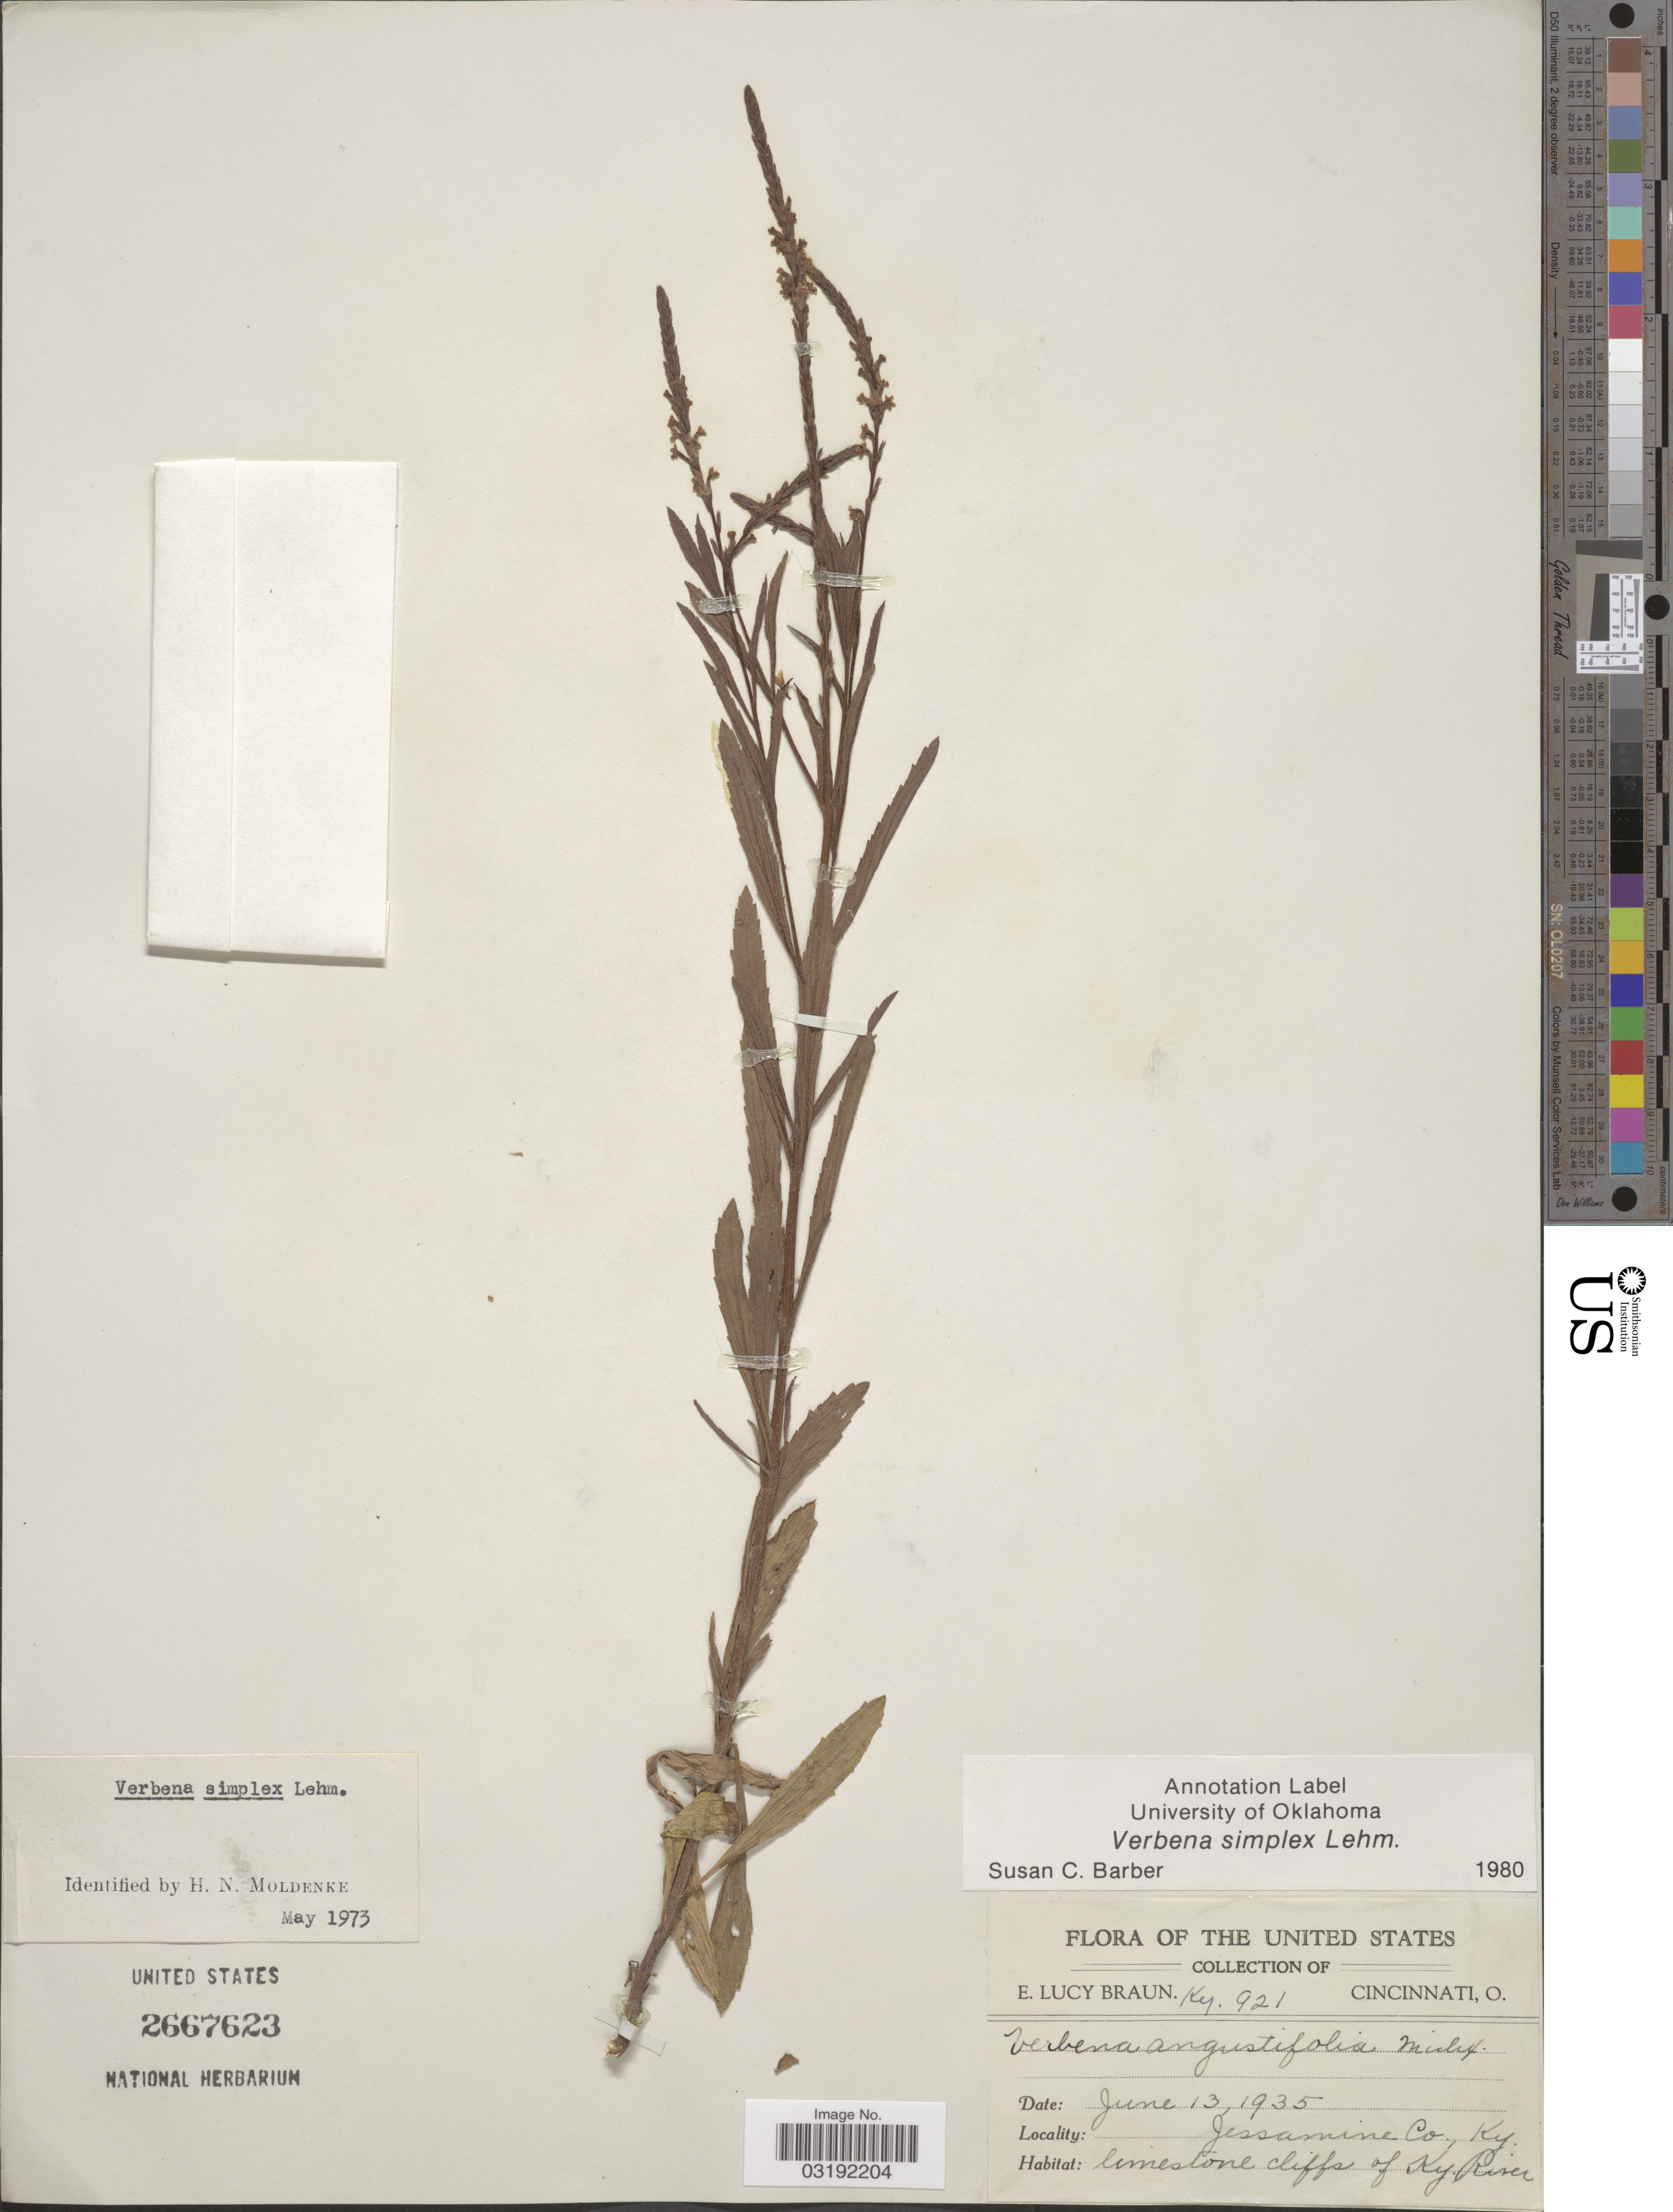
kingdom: Plantae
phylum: Tracheophyta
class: Magnoliopsida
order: Lamiales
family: Verbenaceae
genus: Verbena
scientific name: Verbena simplex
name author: F. Lehm.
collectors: E. L. Braun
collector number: Ky. 921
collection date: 1935-06-13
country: United States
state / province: Kentucky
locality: Jessamine Co., limestone cliffs of Ky. River.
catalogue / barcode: US 2667623